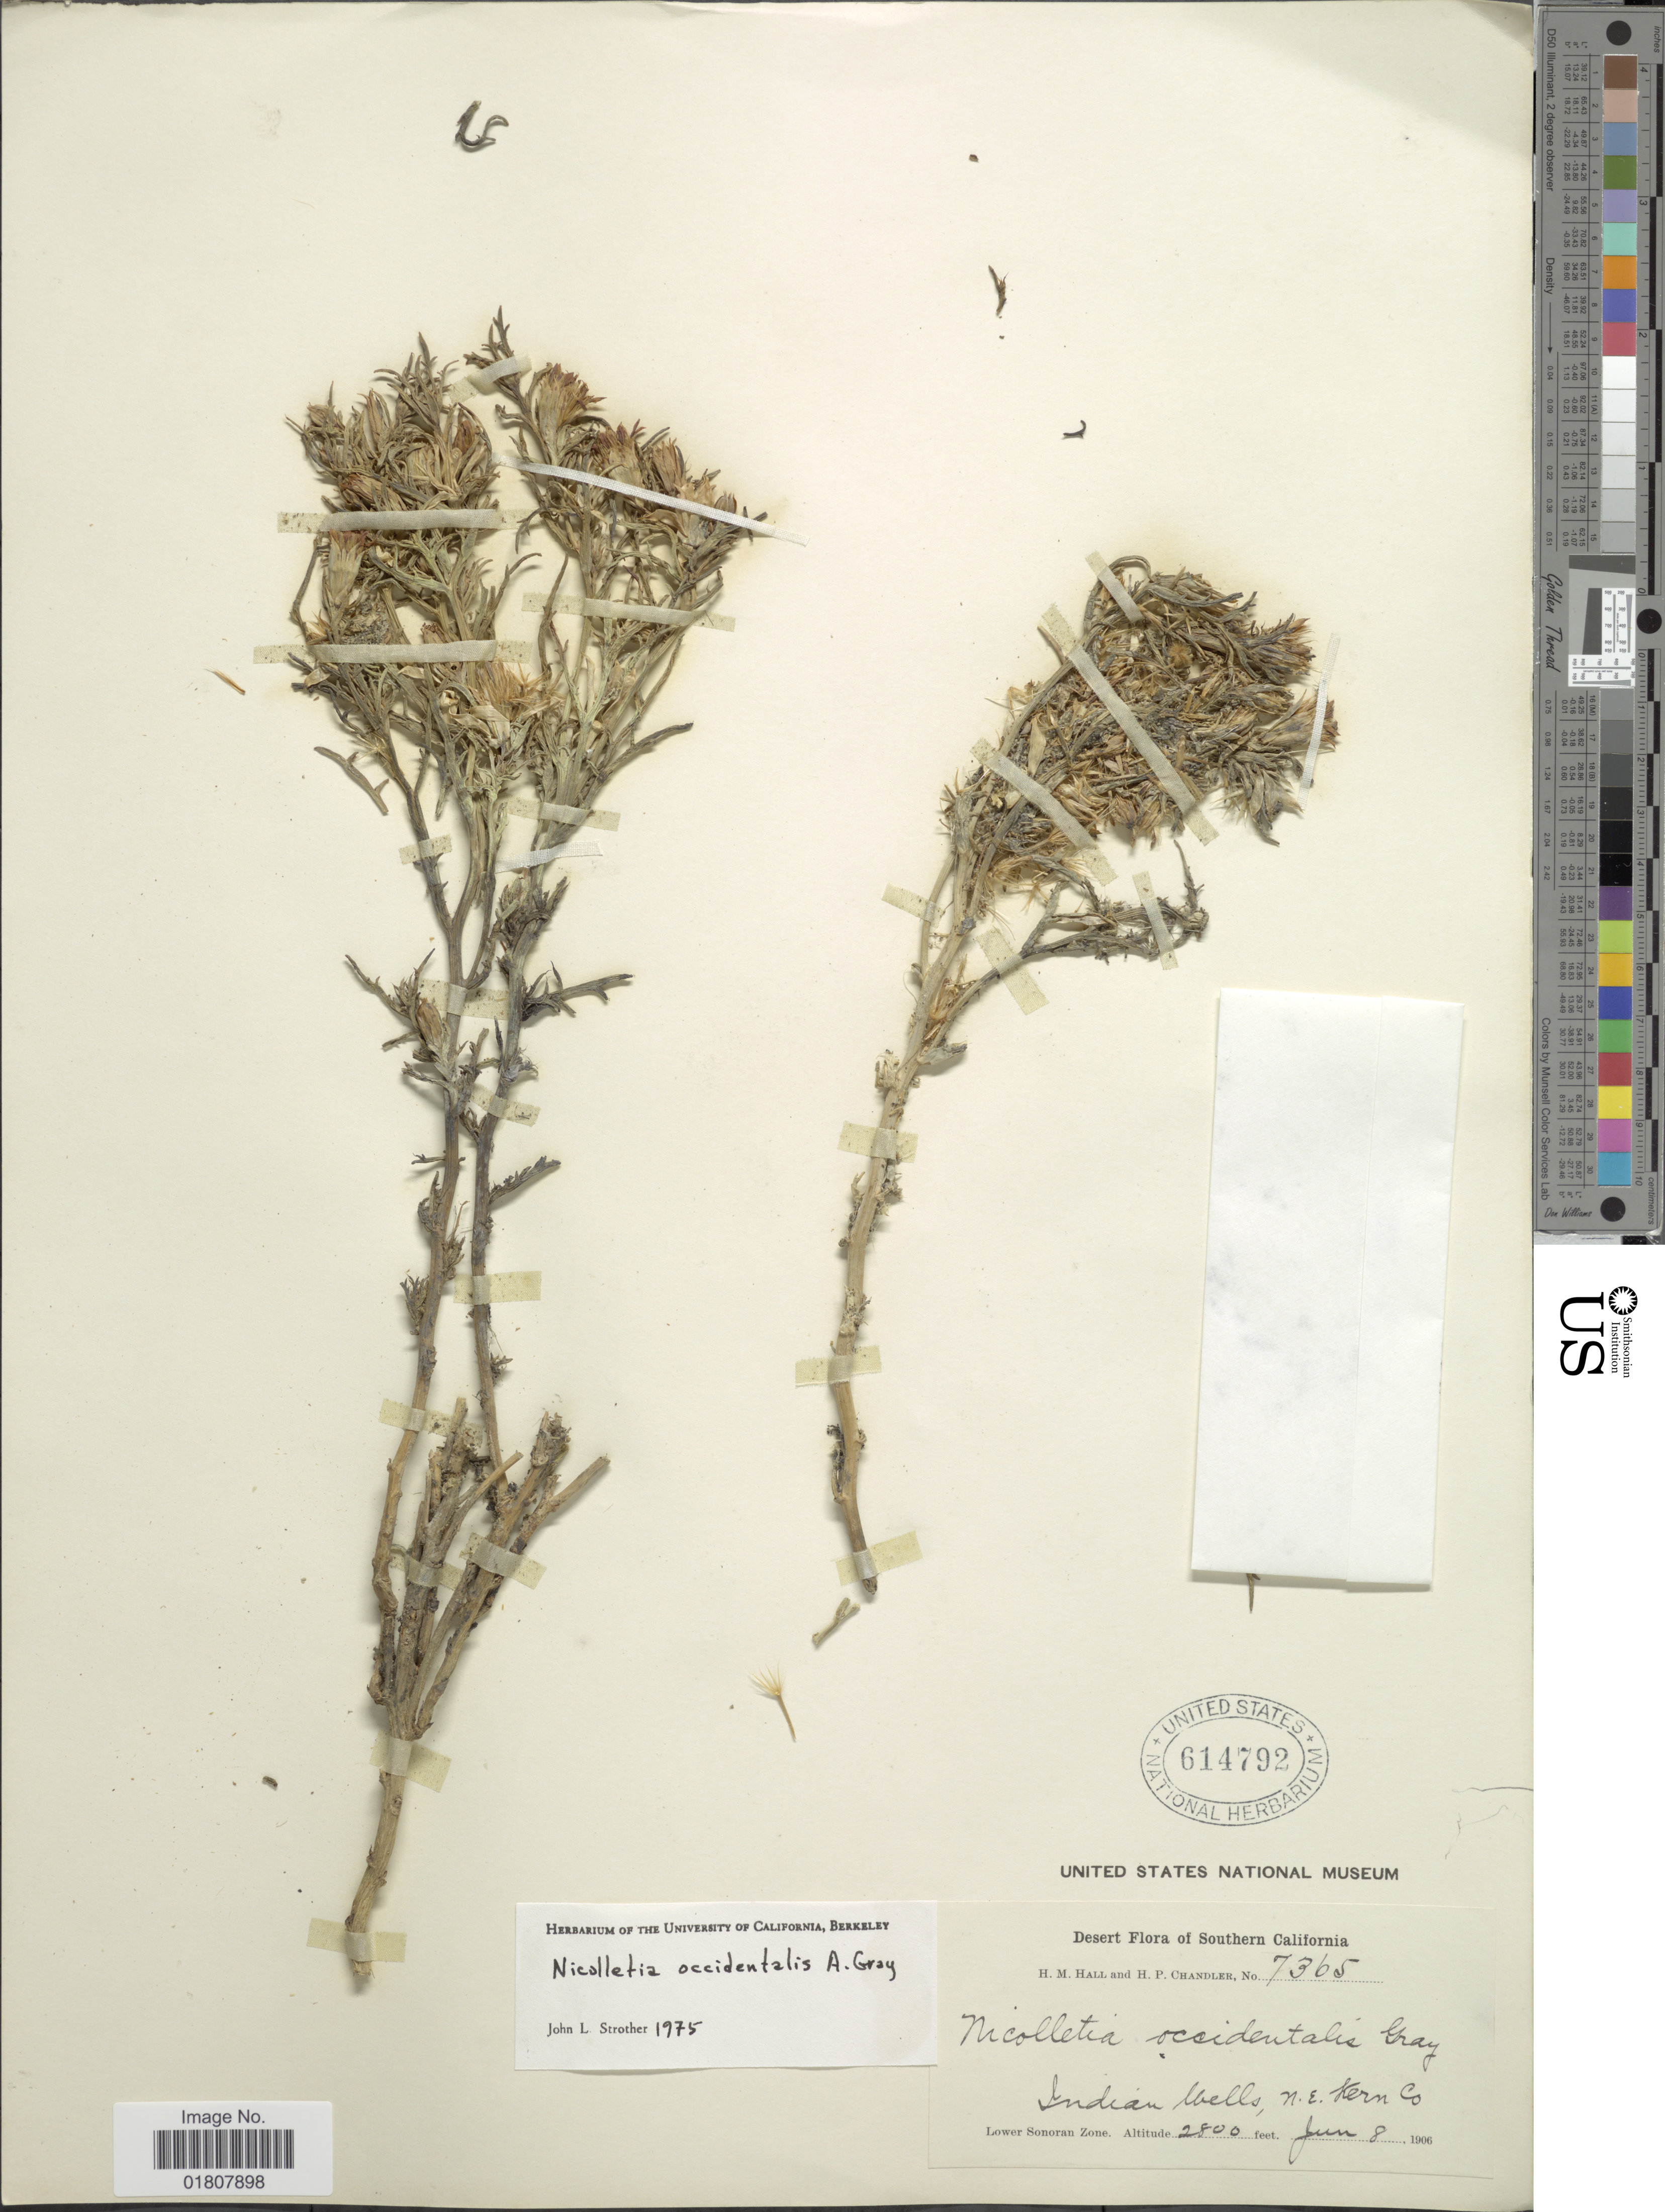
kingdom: Plantae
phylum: Tracheophyta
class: Magnoliopsida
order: Asterales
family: Asteraceae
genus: Nicolletia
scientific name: Nicolletia occidentalis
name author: A. Gray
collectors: H. M. Hall & H. Chandler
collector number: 7365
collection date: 1906-06-08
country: United States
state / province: California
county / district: Kern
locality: Southern California, Indian Wells, N. E. Kern Co.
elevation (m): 853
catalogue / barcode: US 614792